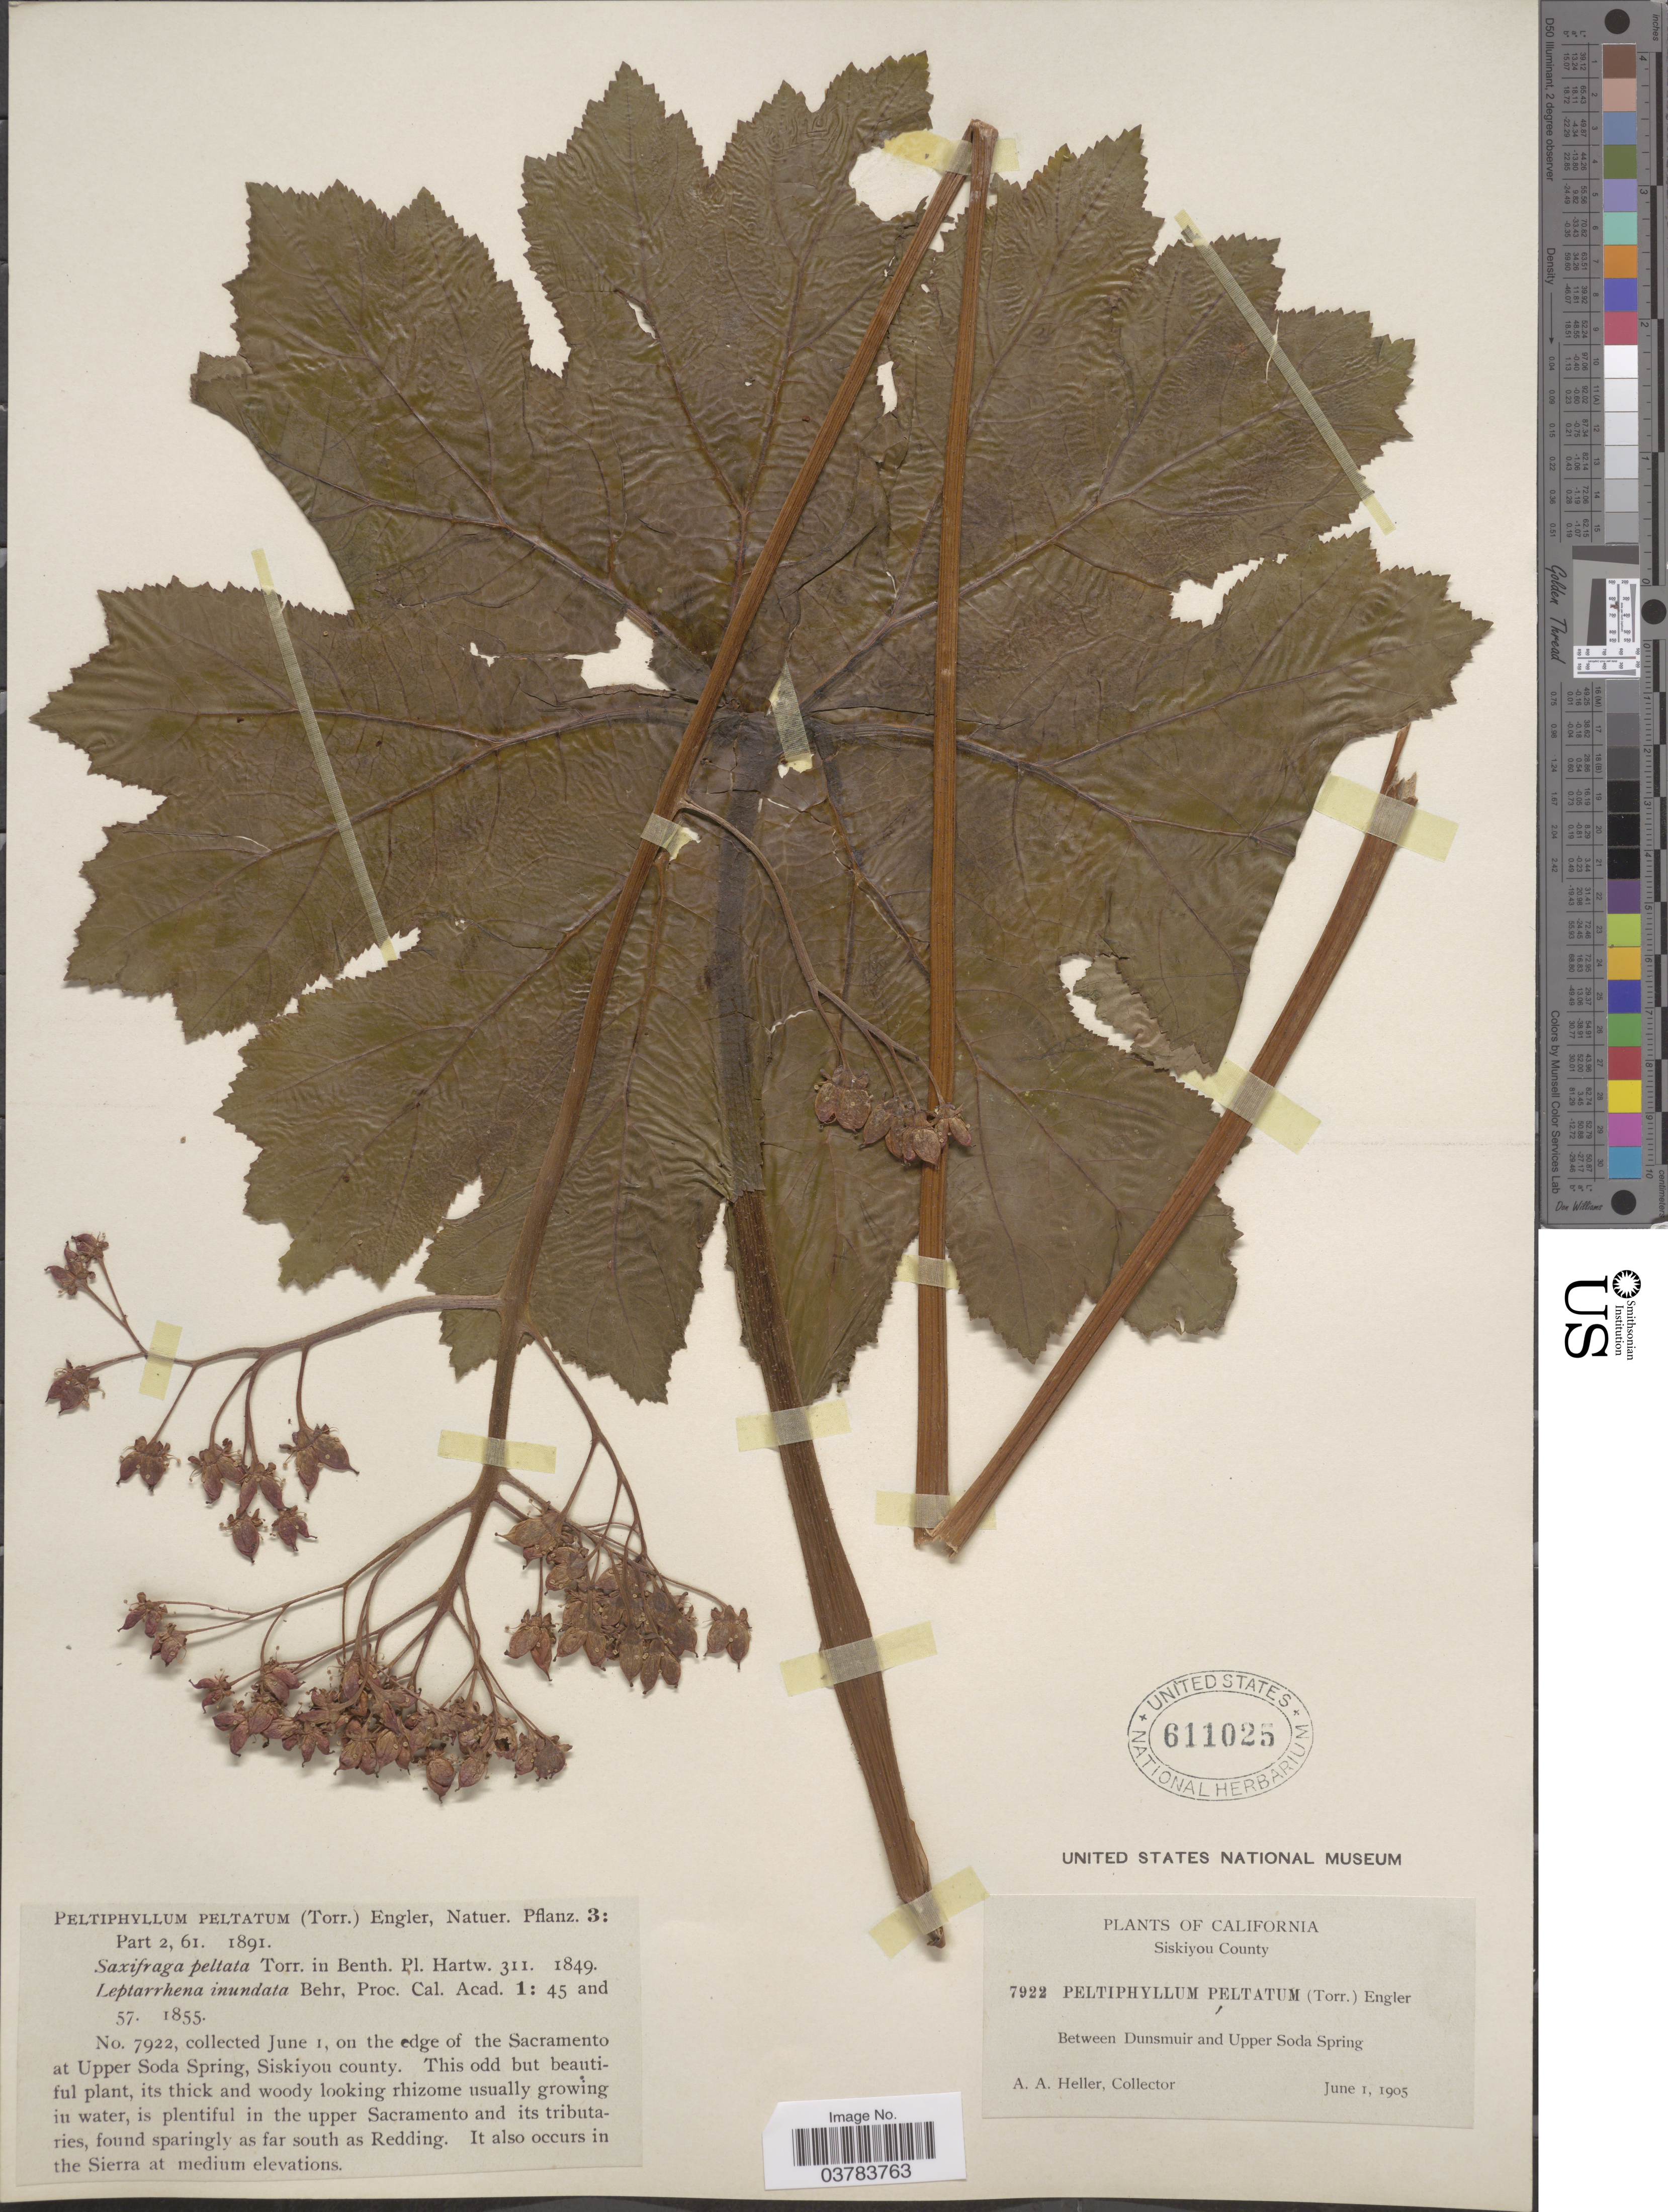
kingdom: Plantae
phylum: Tracheophyta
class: Magnoliopsida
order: Saxifragales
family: Saxifragaceae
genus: Darmera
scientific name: Darmera peltata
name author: (Torr. ex Benth.) Voss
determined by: Strong, Mark T., (BOT), Smithsonian Institution - National Museum of Natural History (UNITED STATES)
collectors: A. A. Heller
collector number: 7922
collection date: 1905-06-01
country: United States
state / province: California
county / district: Siskiyou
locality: Siskiyou County. Between Dunsmuir and Upper Soda Spring.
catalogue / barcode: US 611025